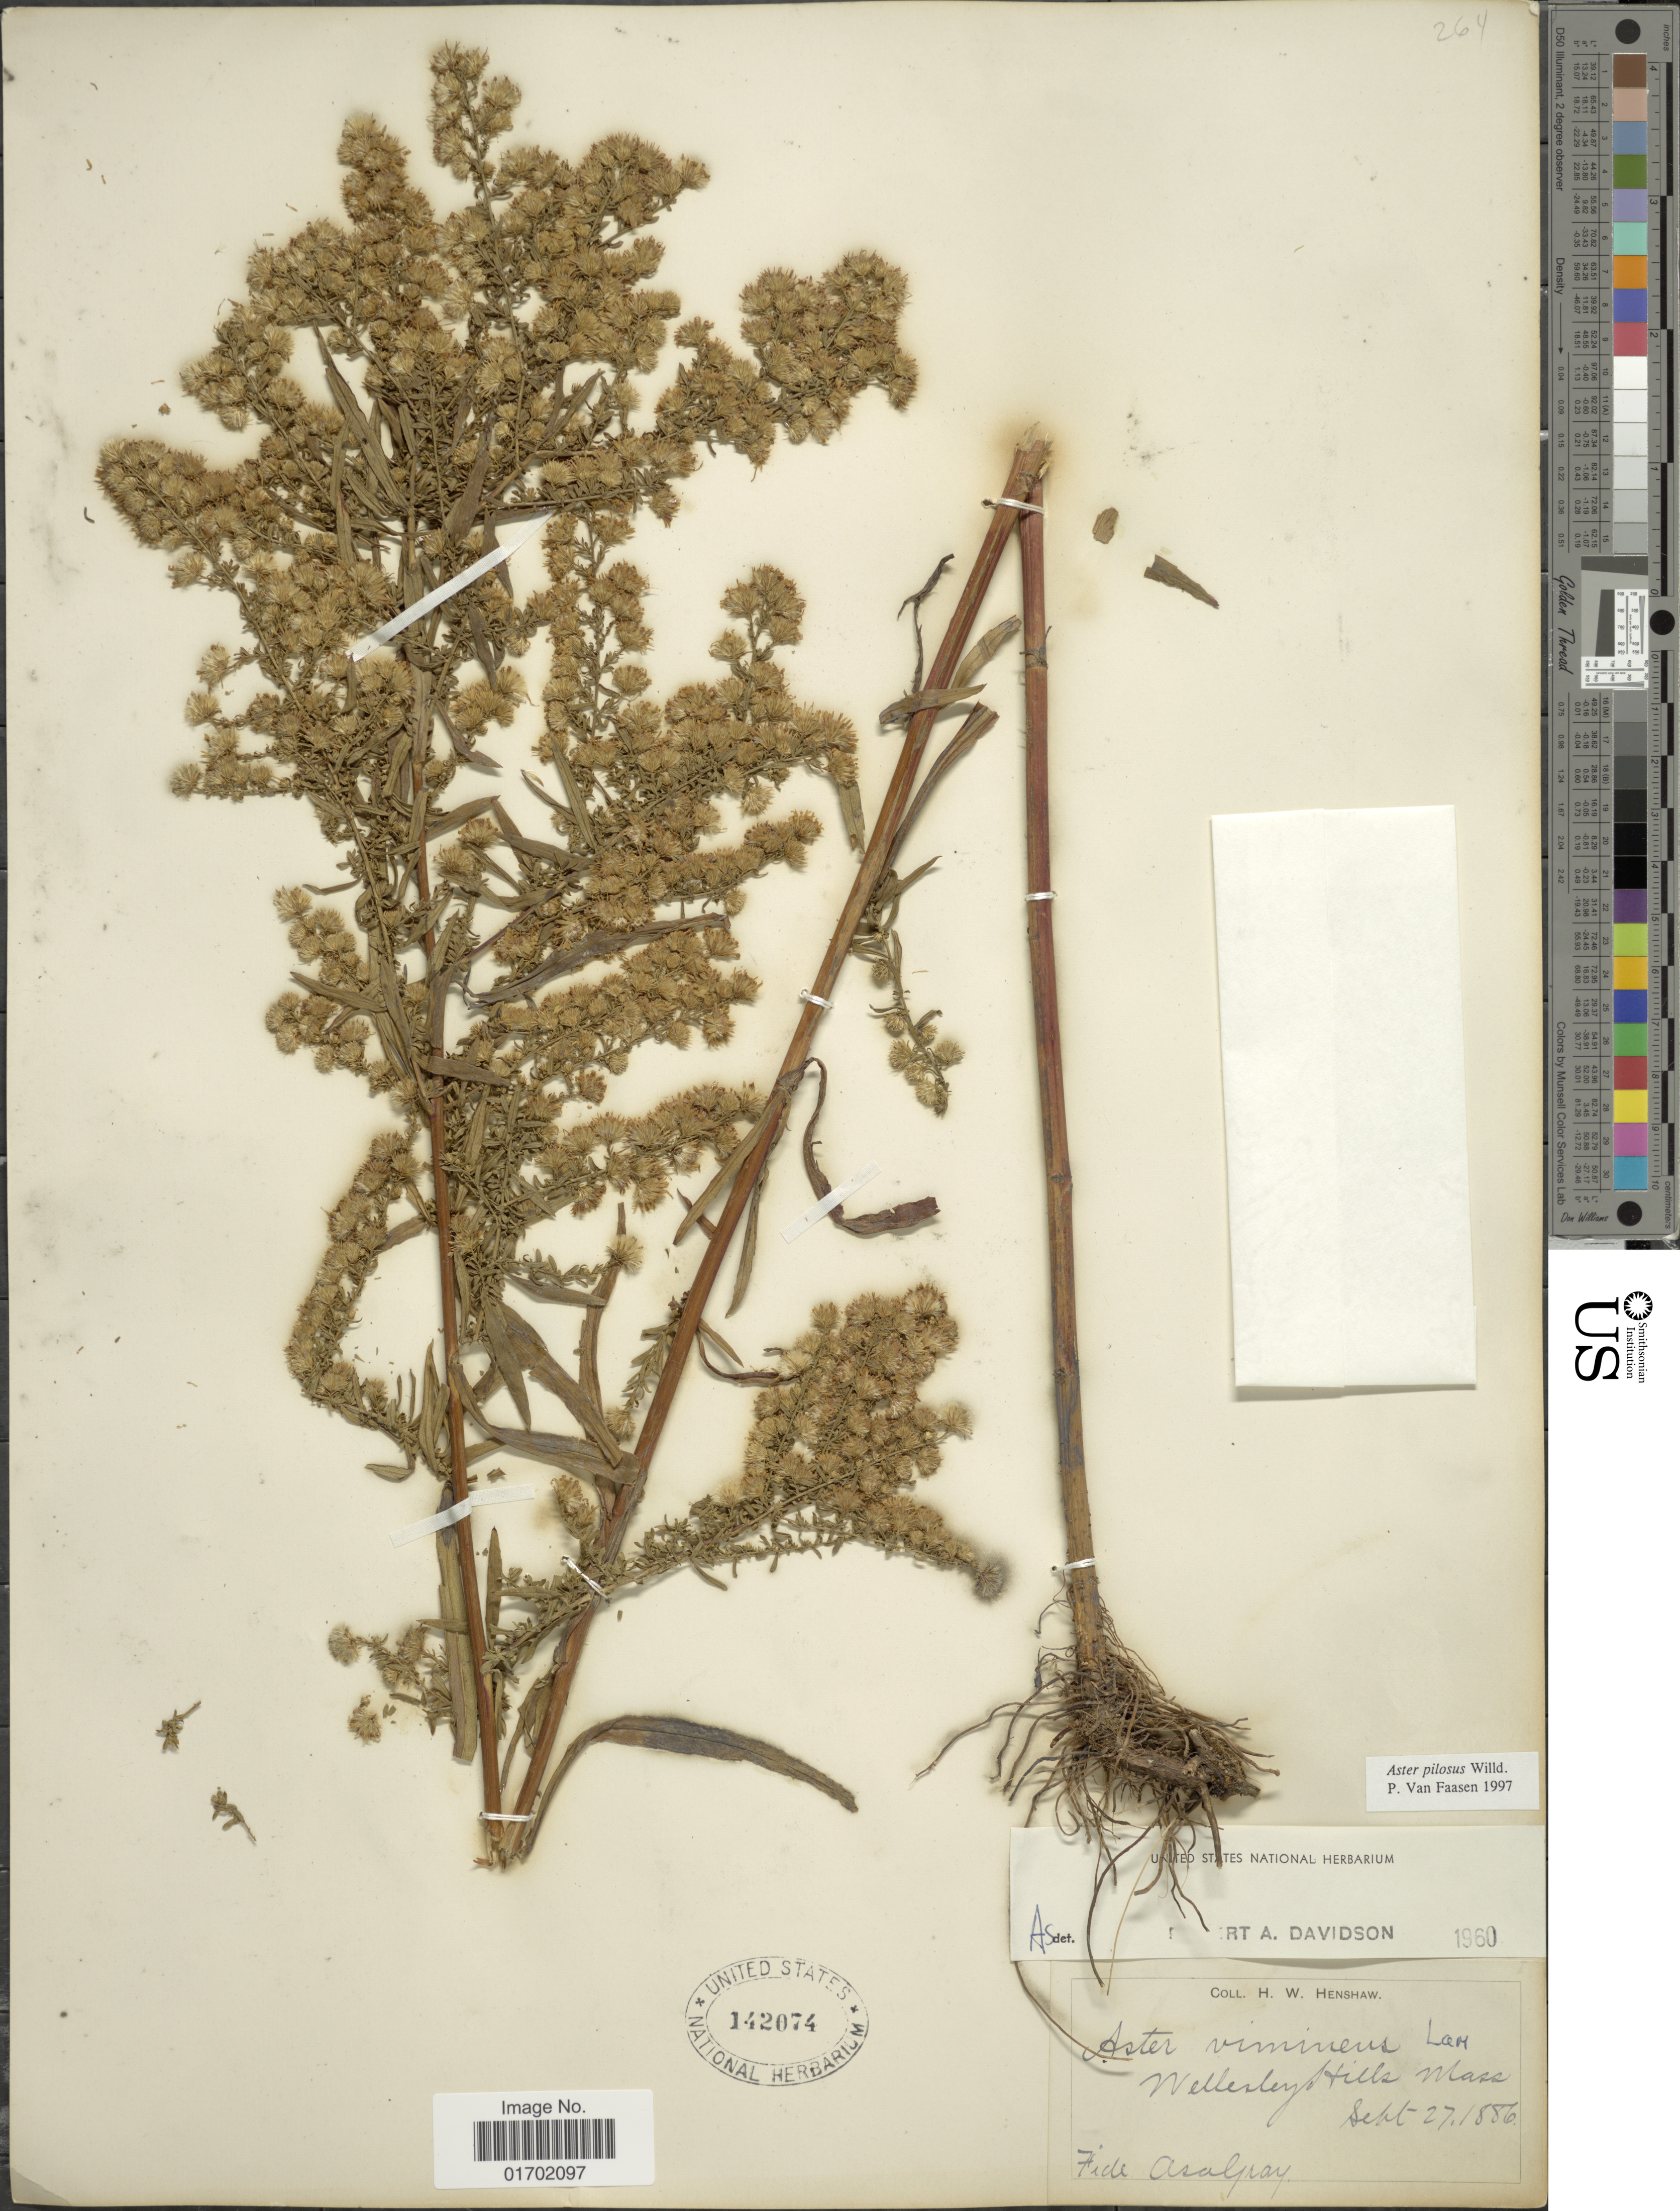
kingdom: Plantae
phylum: Tracheophyta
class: Magnoliopsida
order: Asterales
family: Asteraceae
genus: Symphyotrichum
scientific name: Symphyotrichum pilosum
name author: (Willd.) G.L. Nesom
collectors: H. Henshaw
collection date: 1886-09-27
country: United States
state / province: Massachusetts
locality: Wellesley Hills, Mass.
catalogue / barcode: US 142074